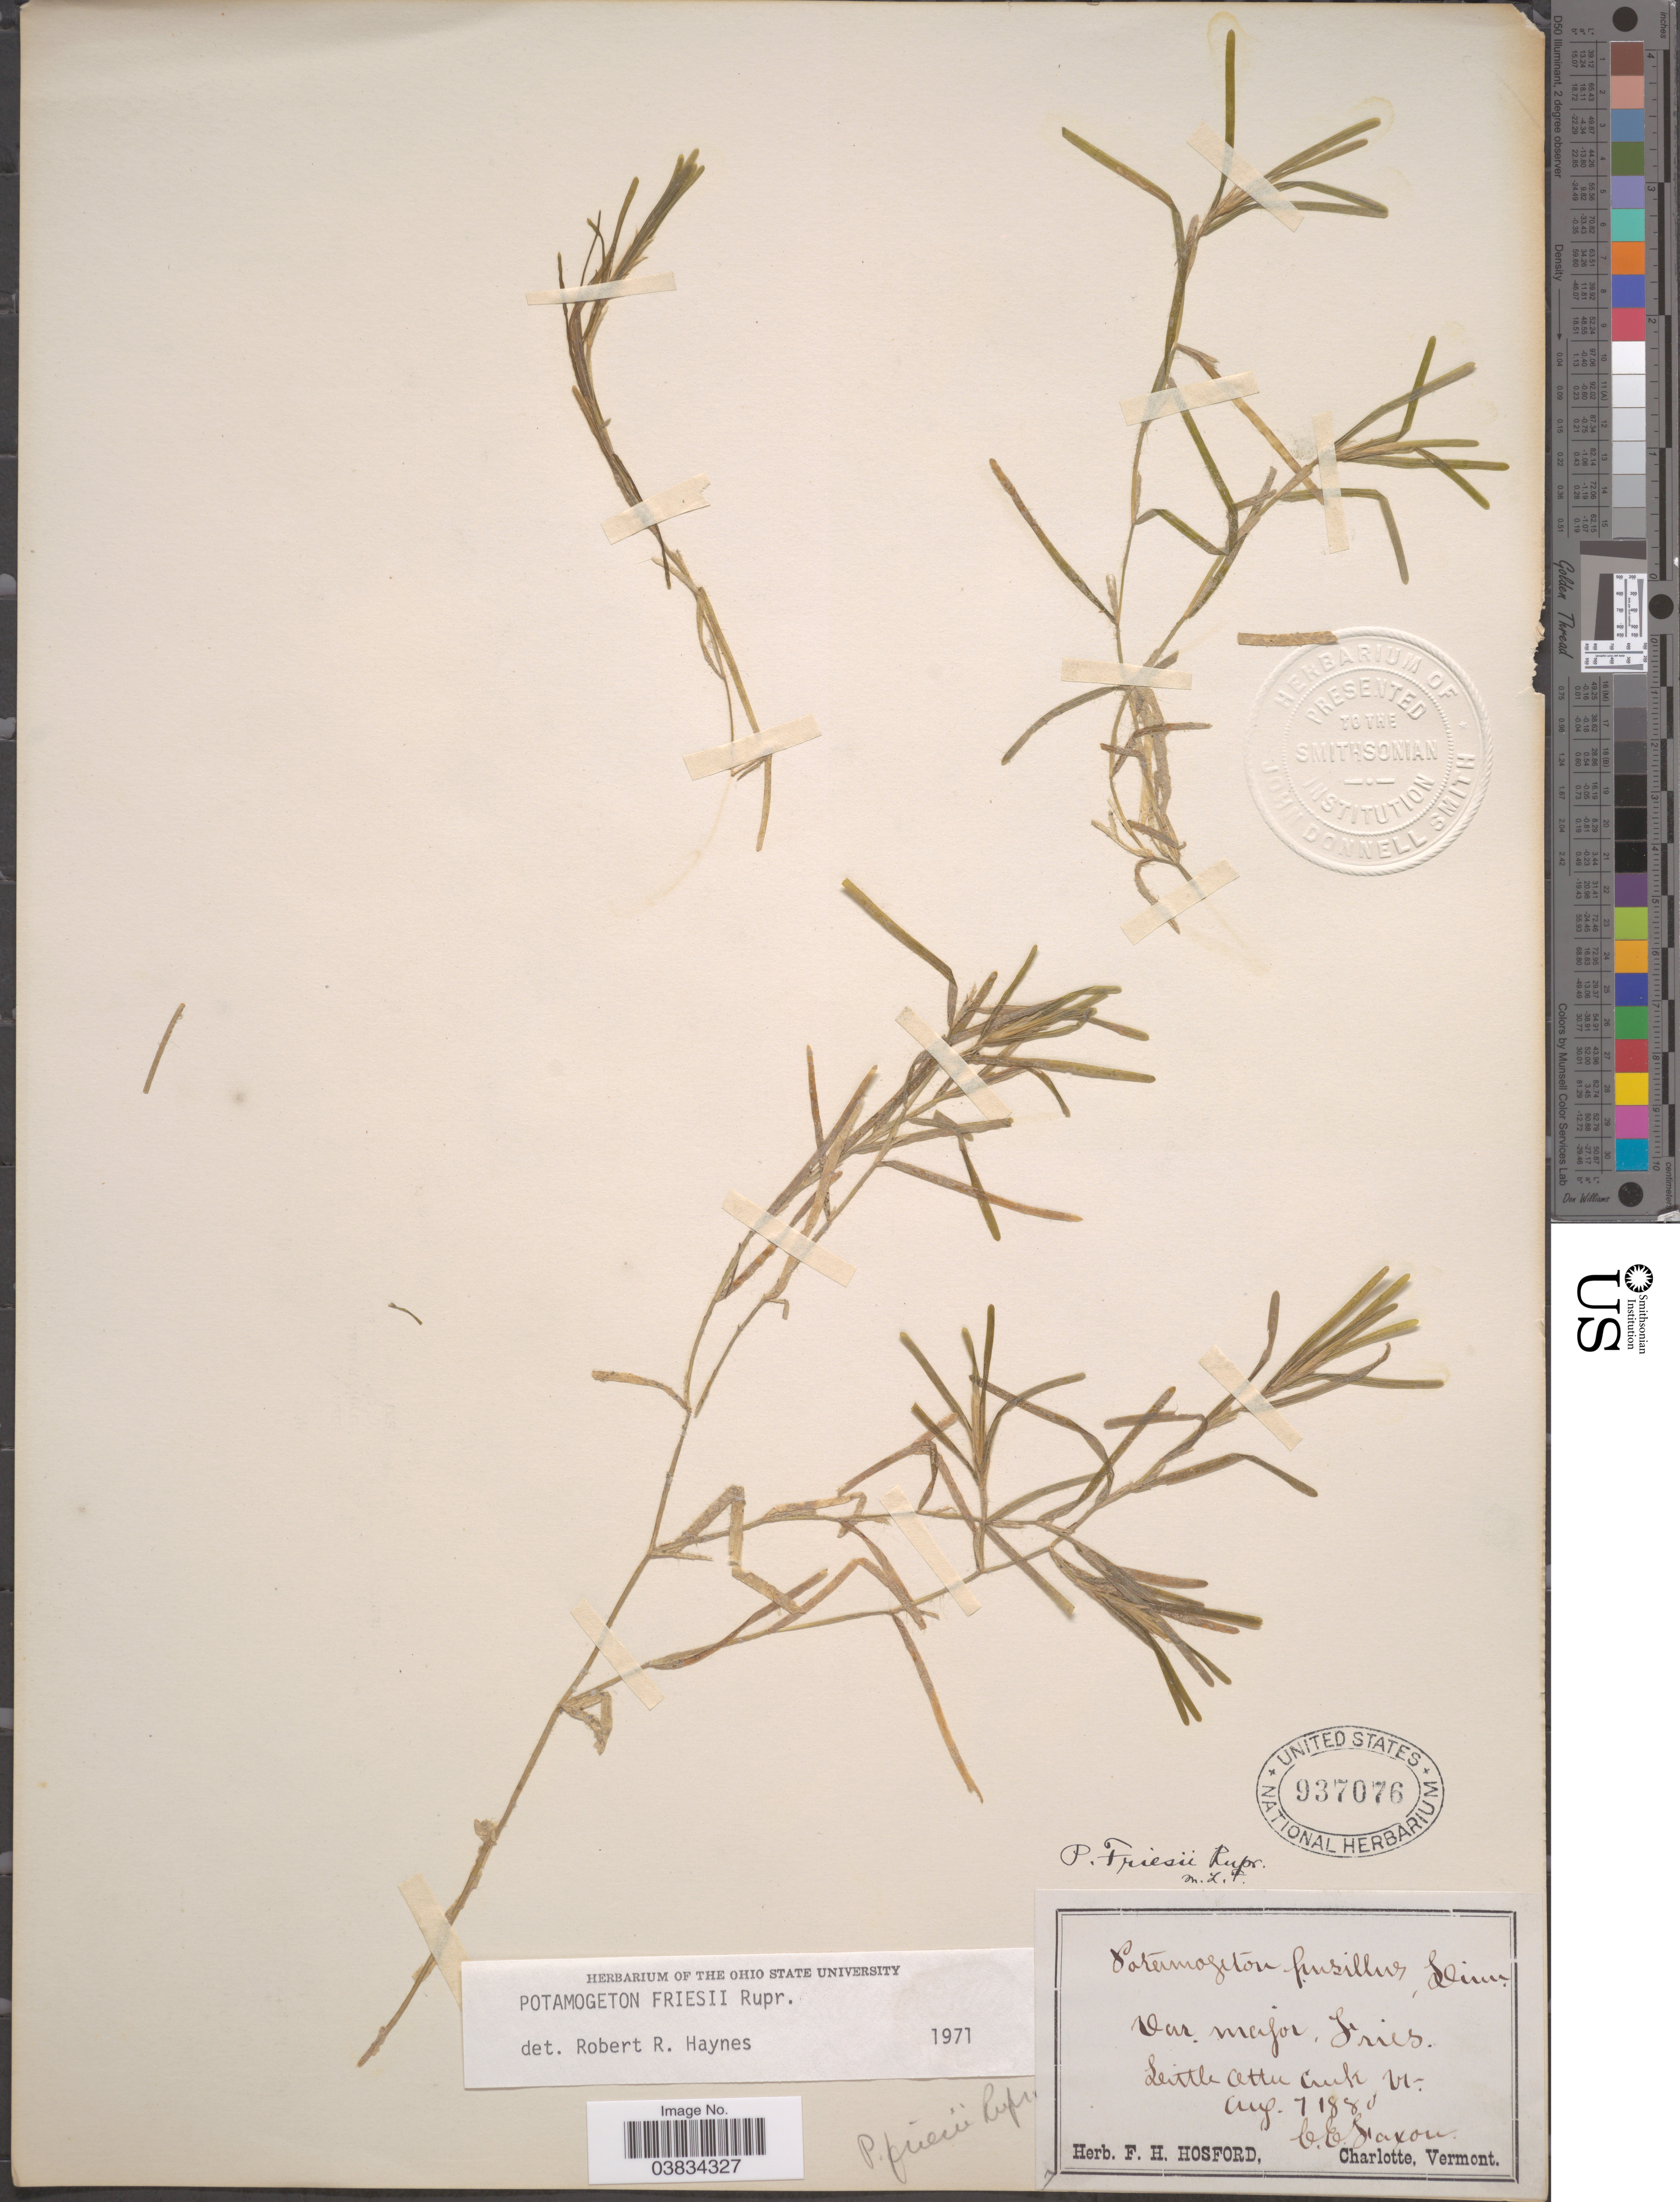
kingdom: Plantae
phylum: Tracheophyta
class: Liliopsida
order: Alismatales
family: Potamogetonaceae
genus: Potamogeton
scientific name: Potamogeton friesii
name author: Rupr.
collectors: C. Faxon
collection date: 1880-08-07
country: United States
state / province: Vermont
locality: Little Attu Creek.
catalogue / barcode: US 937076